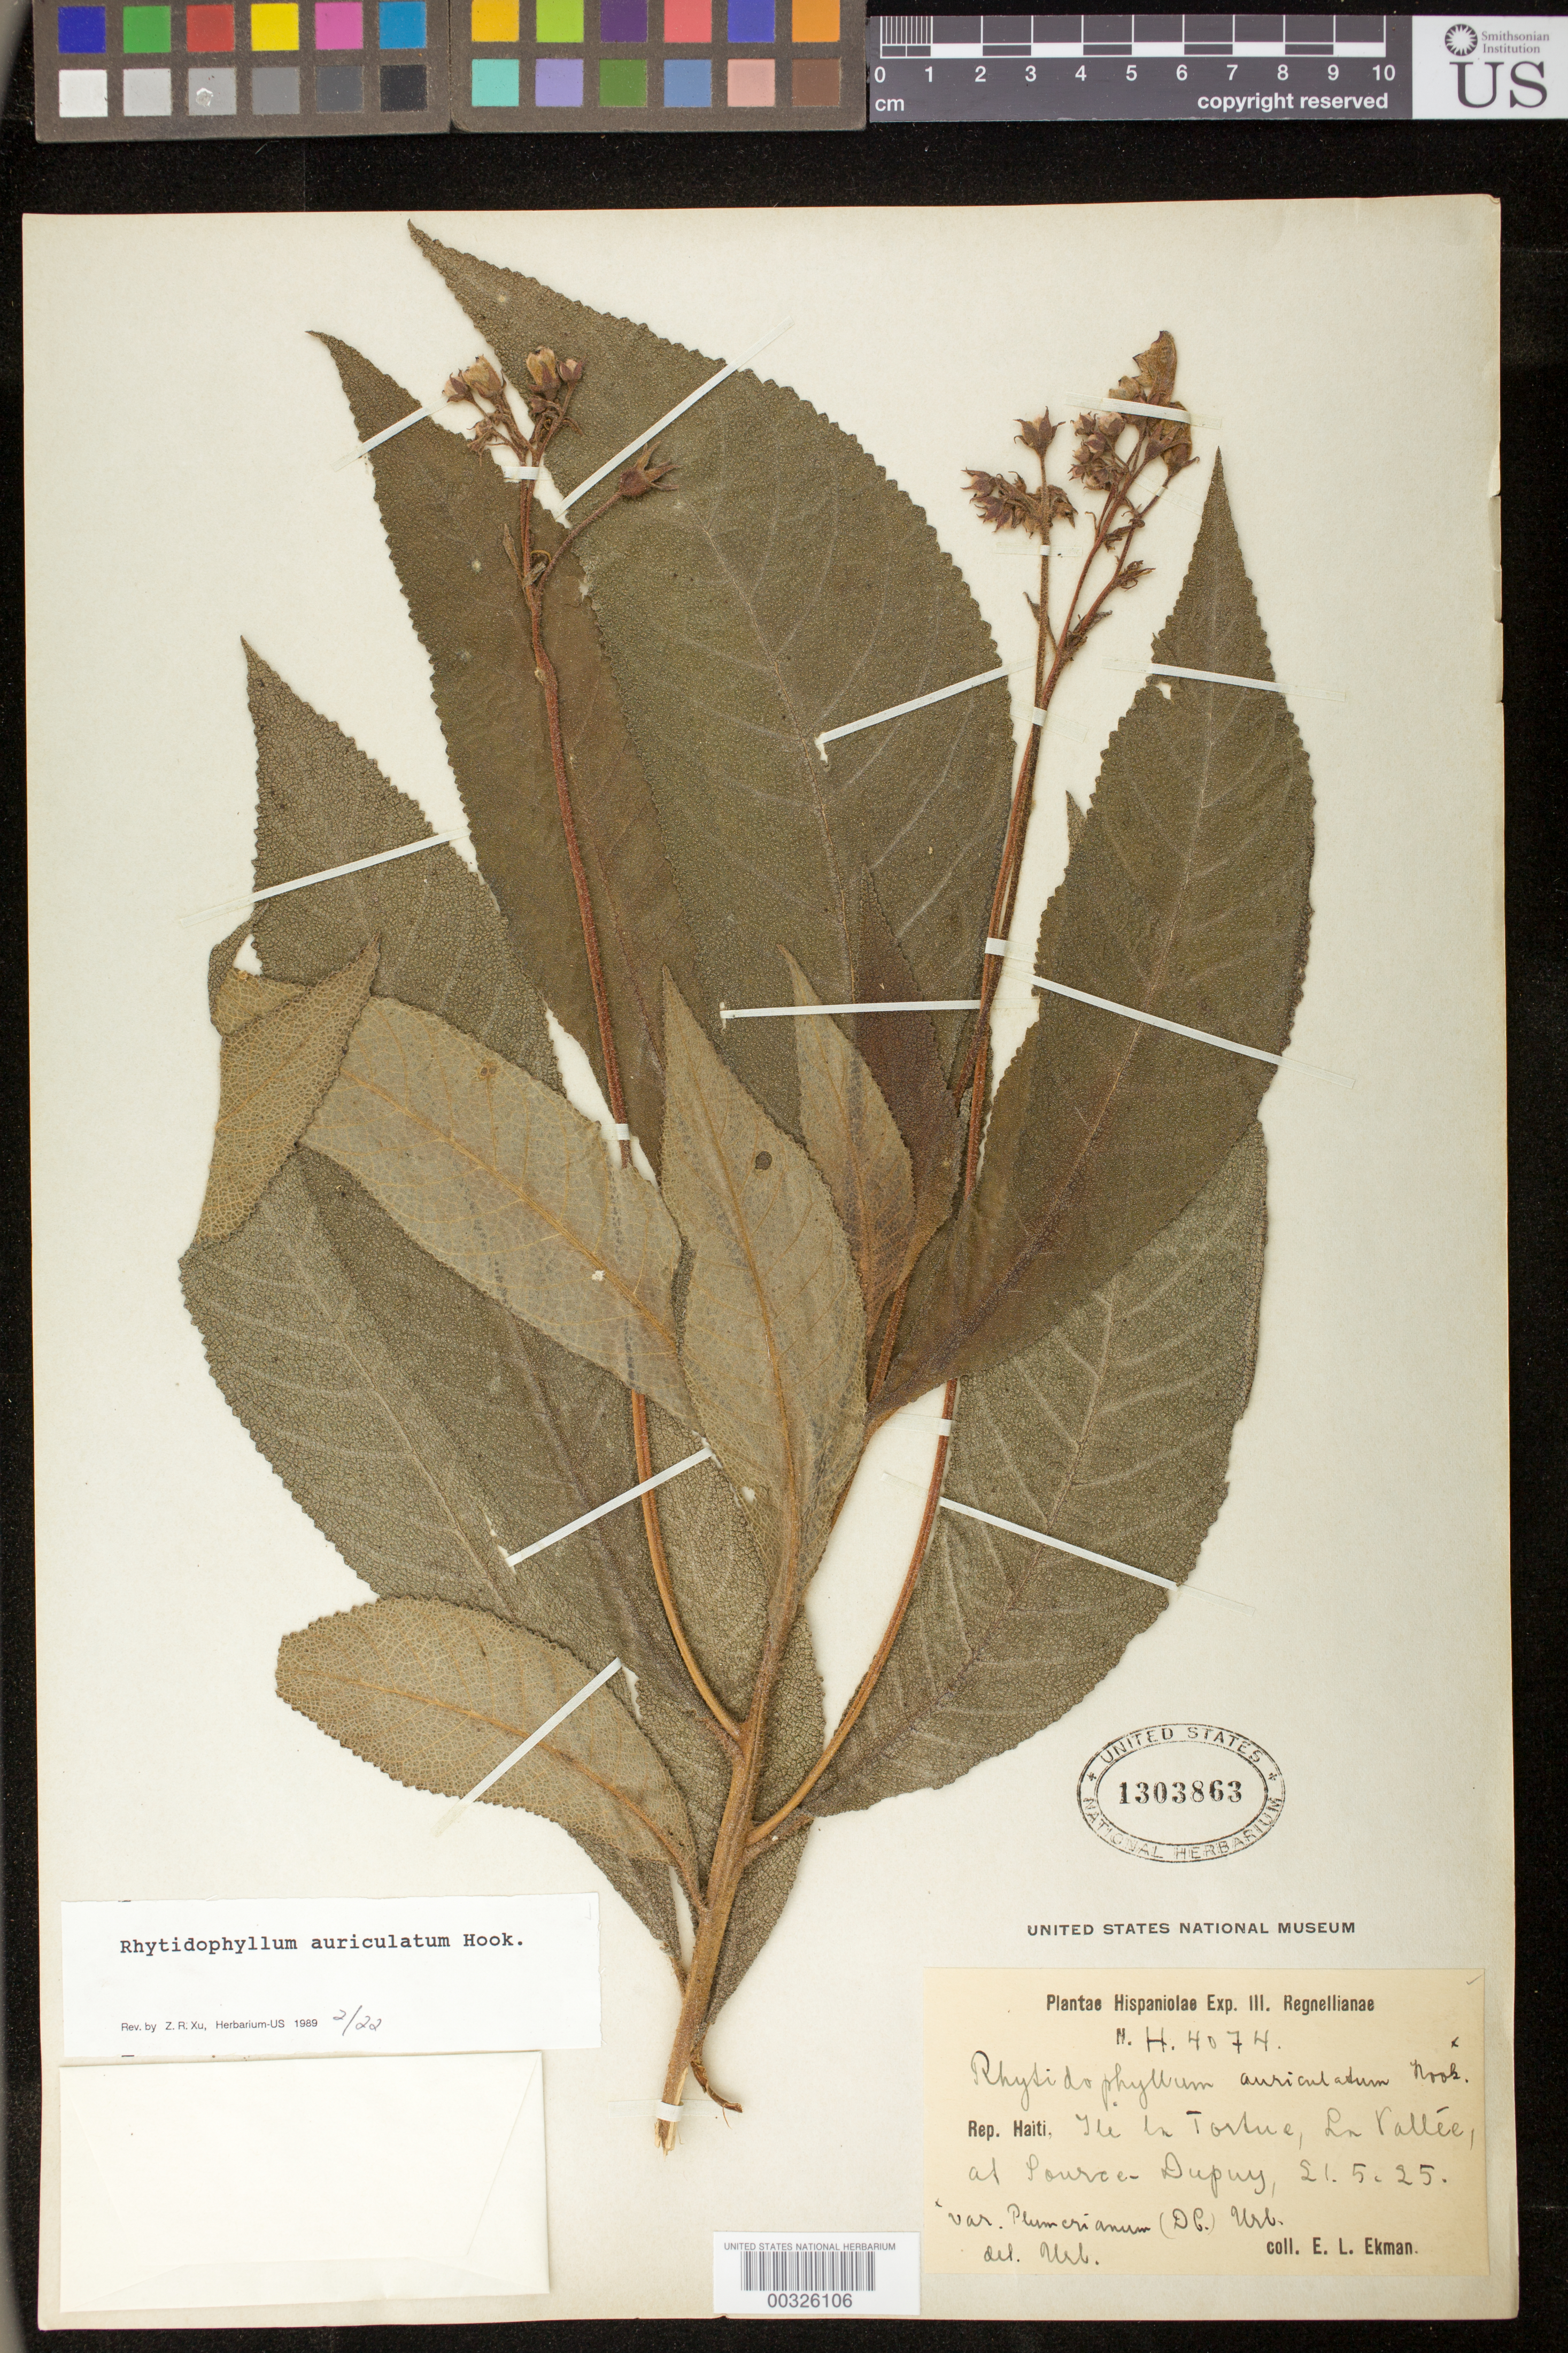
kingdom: Plantae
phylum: Tracheophyta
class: Magnoliopsida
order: Lamiales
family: Gesneriaceae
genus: Rhytidophyllum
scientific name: Rhytidophyllum auriculatum var. angustatum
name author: Urb.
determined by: Skog, Laurence E.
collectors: E. L. Ekman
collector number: H 4074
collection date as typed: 21 May 1925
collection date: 1925-05-21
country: Haiti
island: Ile de la Tortue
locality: Ile La Tortue, La Vallée, at Source-Dupuy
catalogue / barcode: US 1303863